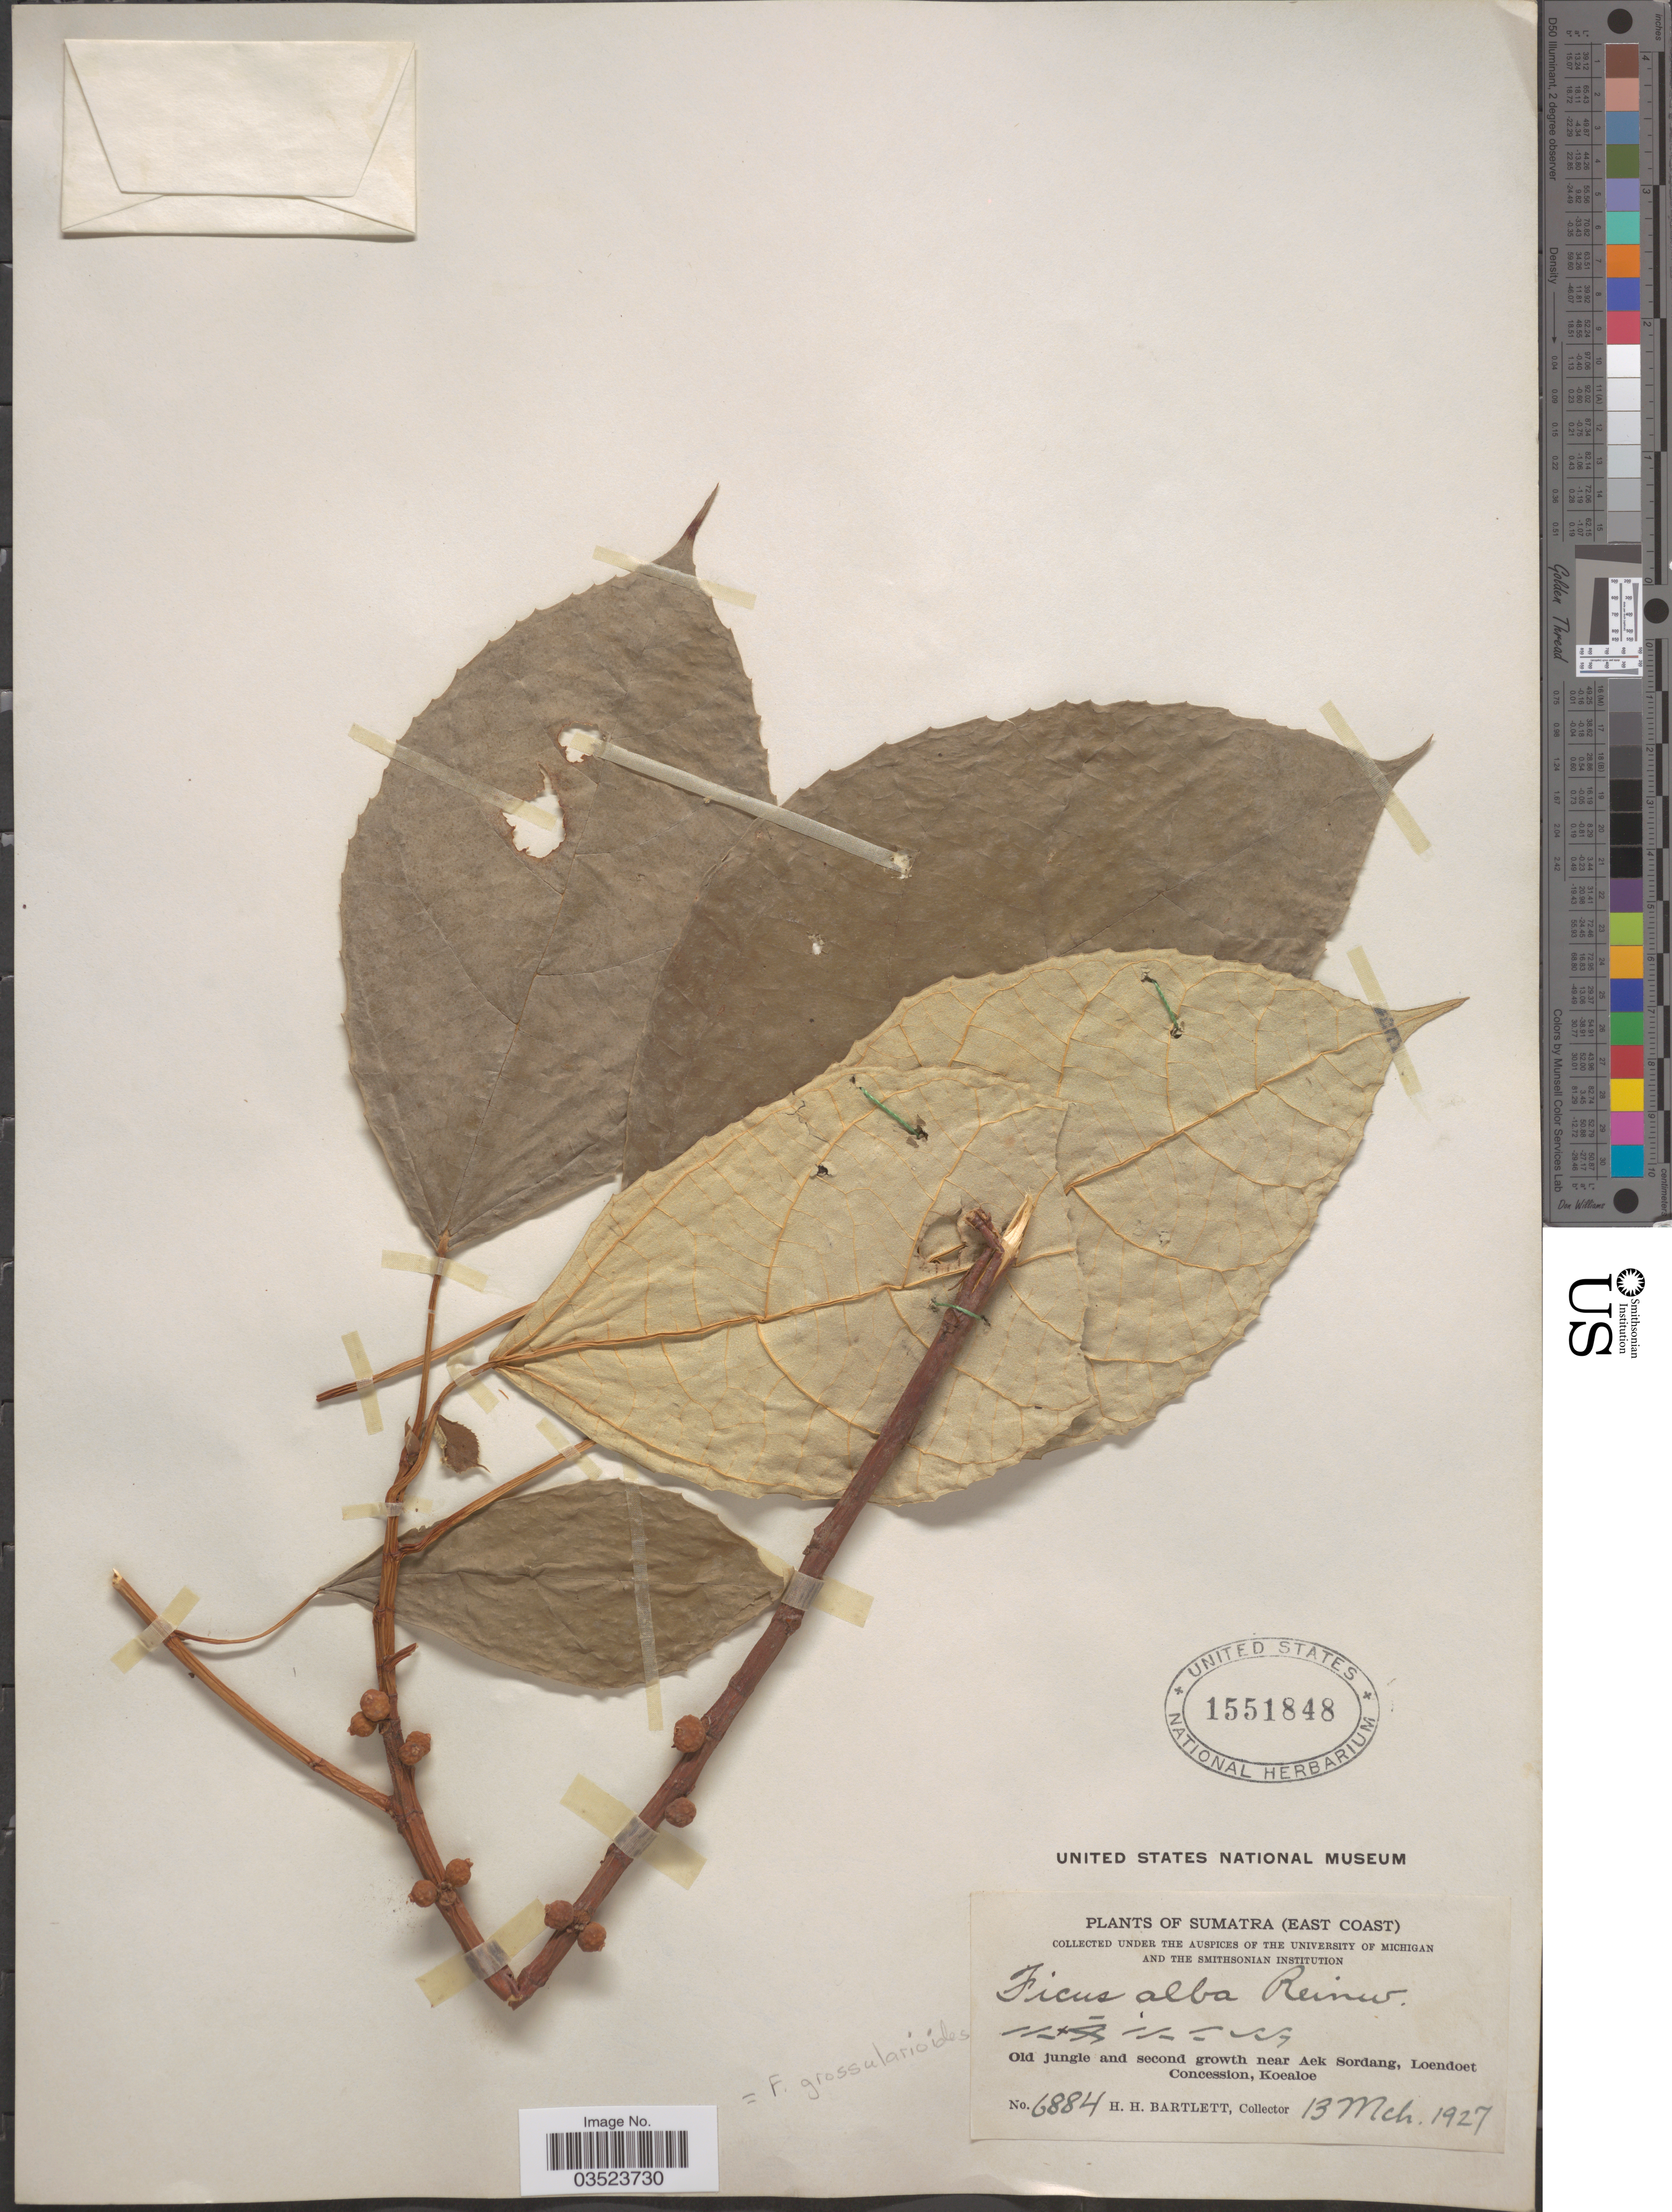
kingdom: Plantae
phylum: Tracheophyta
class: Magnoliopsida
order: Rosales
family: Moraceae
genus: Ficus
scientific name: Ficus grossularioides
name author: Burm. f.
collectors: H. H. Bartlett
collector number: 6884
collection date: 1927-03-13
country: Indonesia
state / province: Sumatra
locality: Sumatra (East Coast). Old jungle and second growth near Aek Sordang, Loendoet Concession, Koealoe.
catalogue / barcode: US 1551848